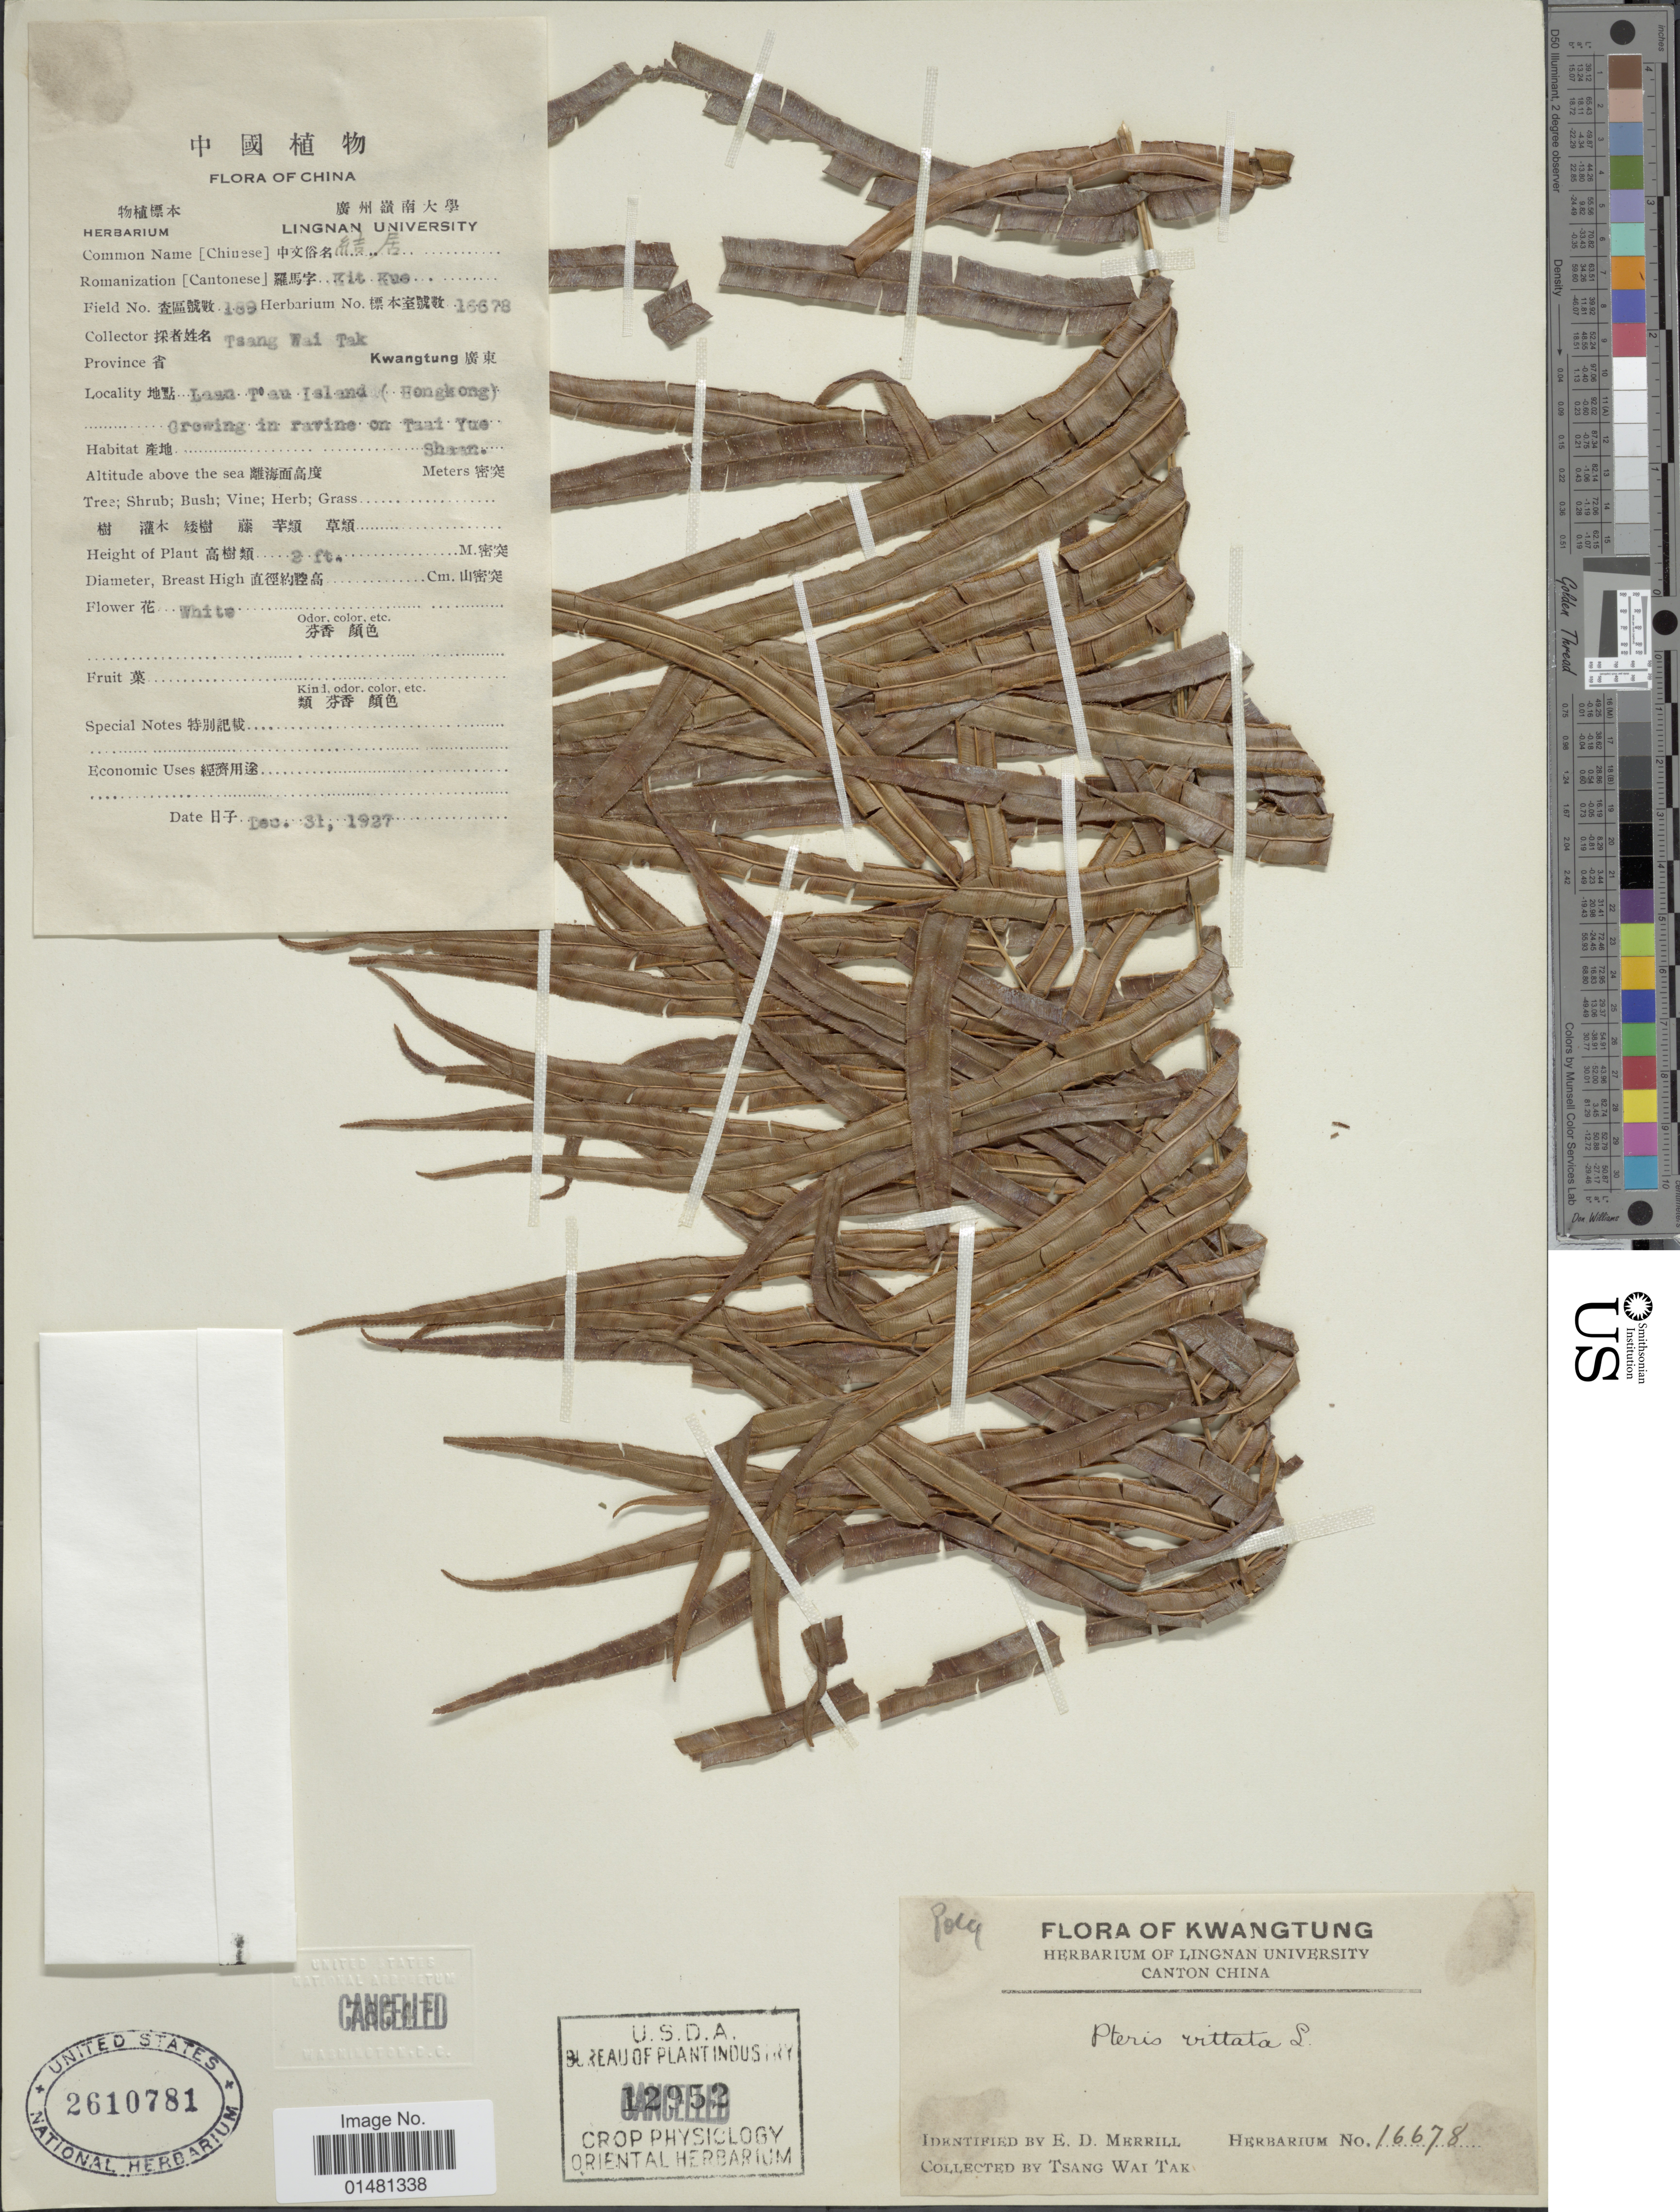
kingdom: Plantae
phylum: Tracheophyta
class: Polypodiopsida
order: Polypodiales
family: Pteridaceae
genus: Pteris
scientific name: Pteris vittata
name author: L.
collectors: T. Tak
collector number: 189/16678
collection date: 1927-12-31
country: China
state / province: Guangdong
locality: Province Kwangtung, Lasa T'au Island (Hongkong) Growing in ravine on Taai Yue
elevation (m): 1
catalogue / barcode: US 2610781